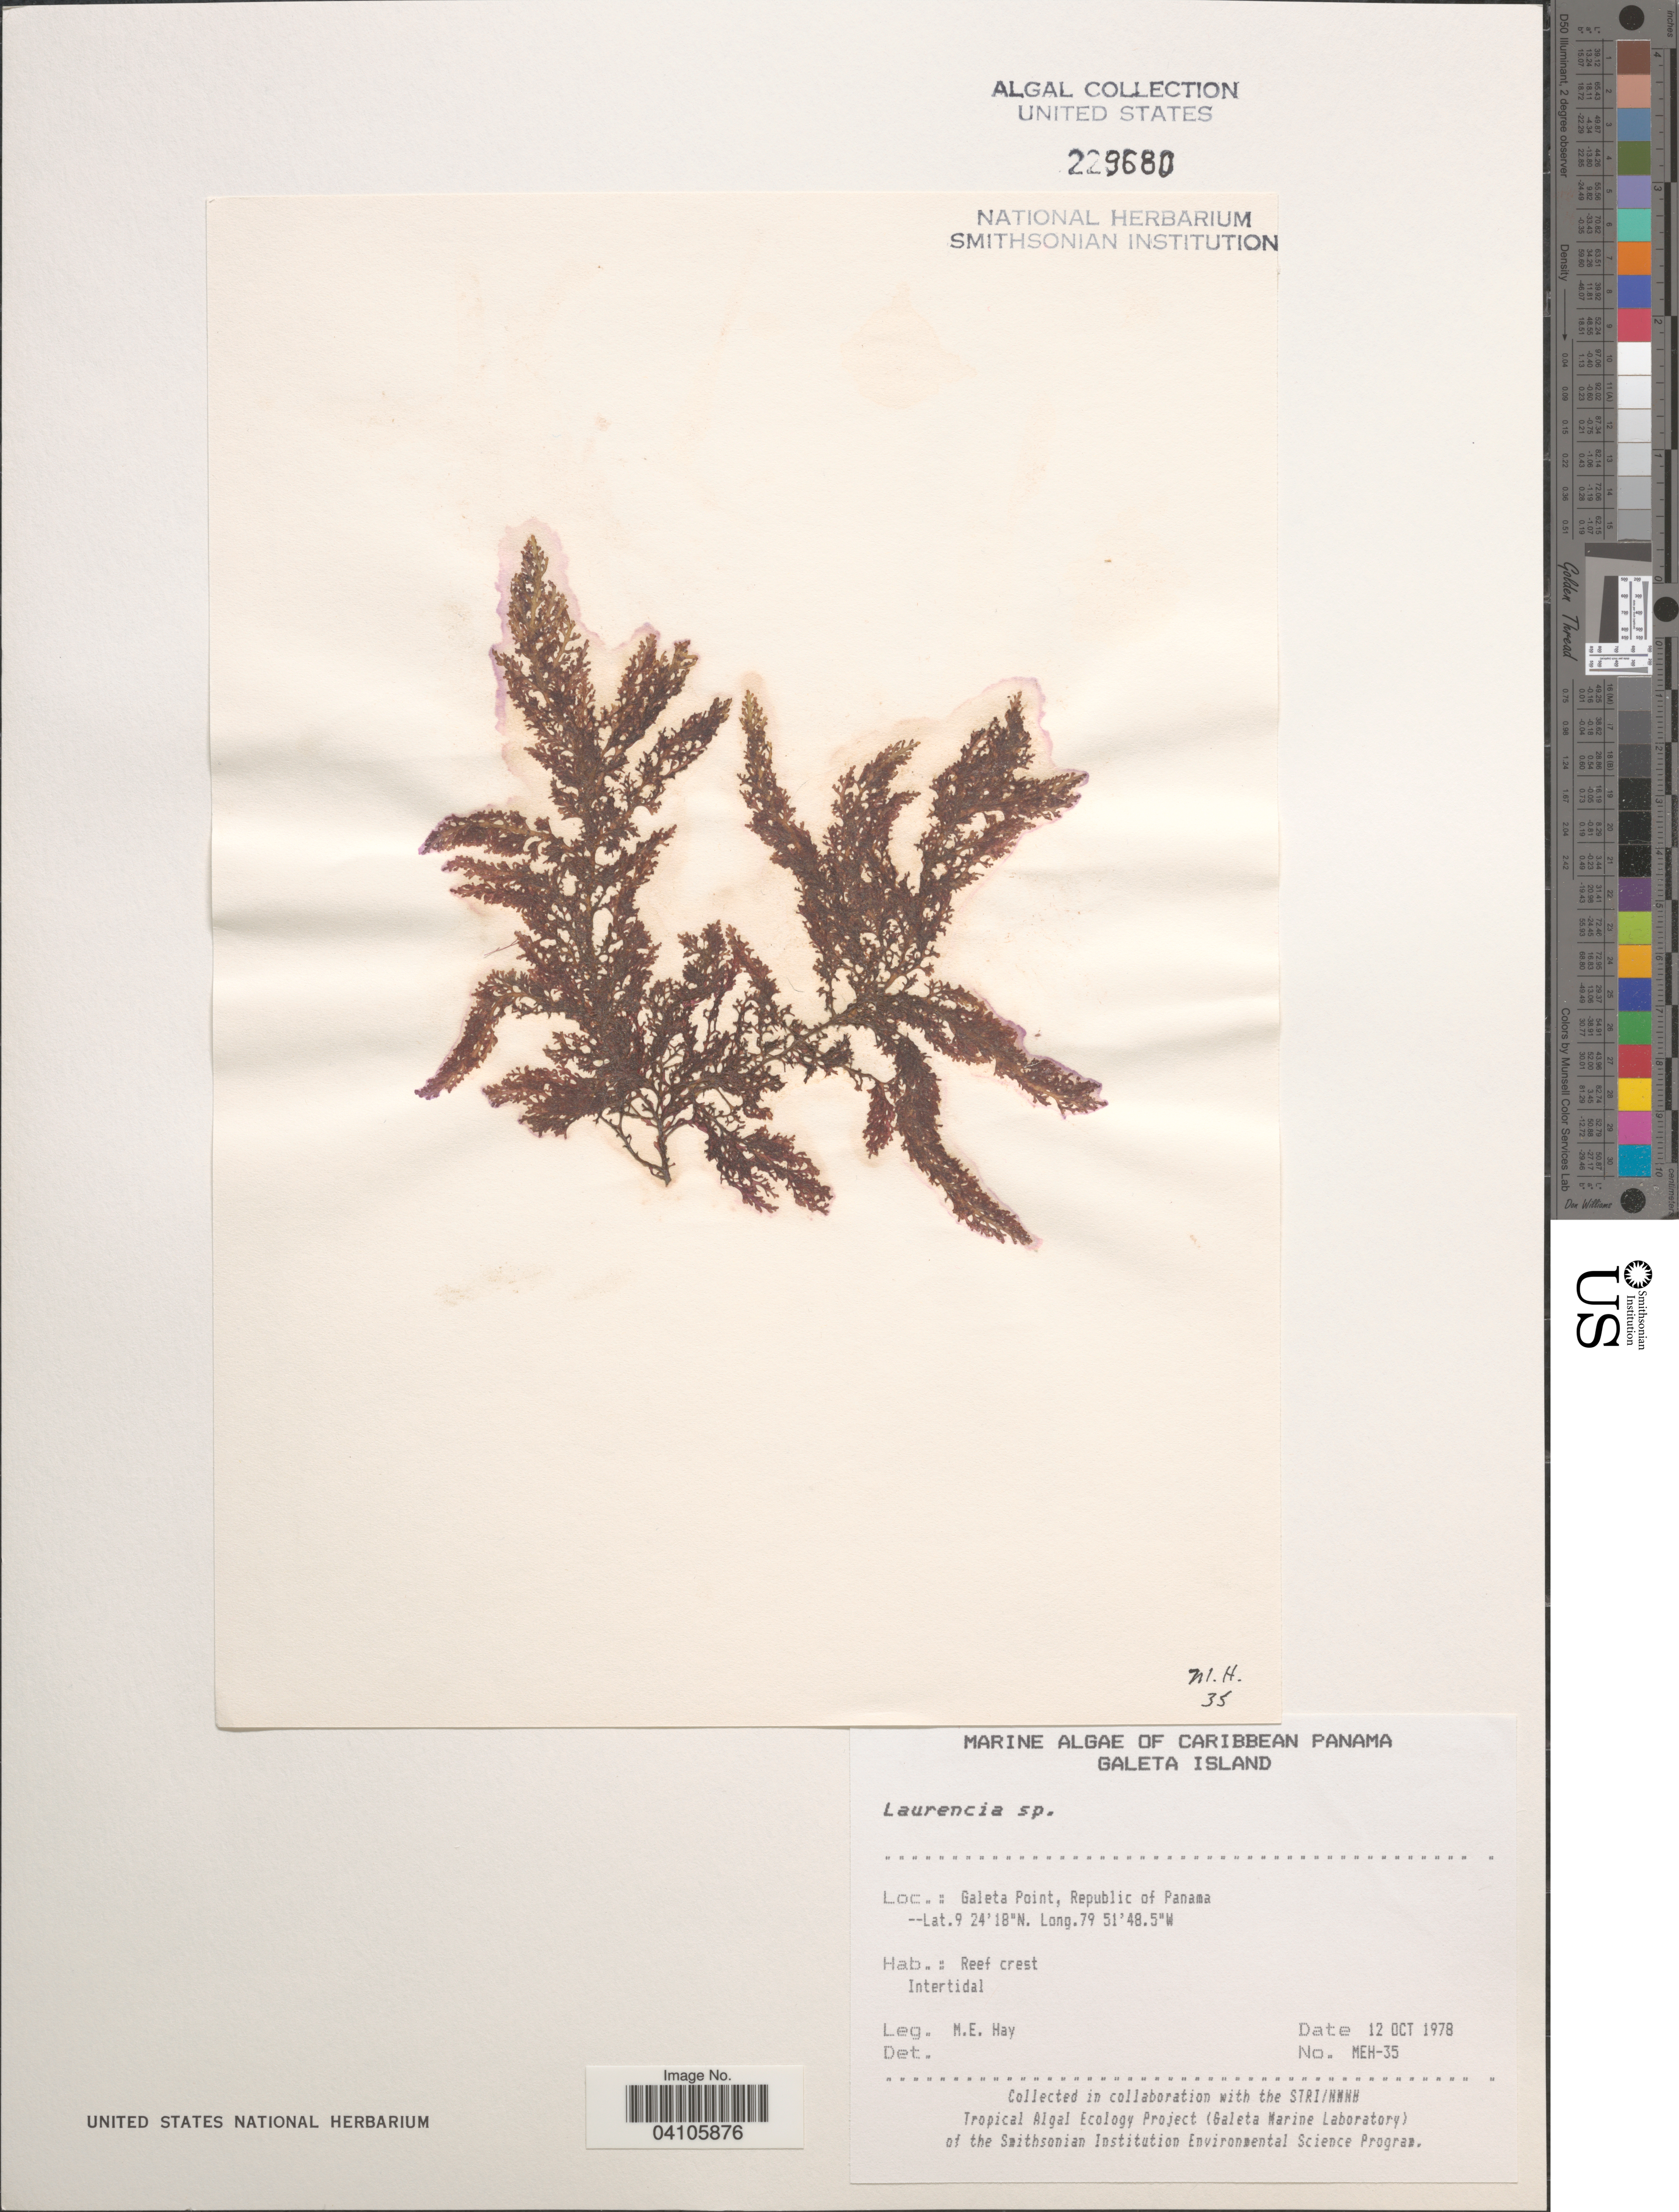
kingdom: Plantae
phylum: Rhodophyta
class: Florideophyceae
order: Ceramiales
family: Rhodomelaceae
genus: Laurencia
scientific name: Laurencia sp.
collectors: M. E. Hay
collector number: MEH-35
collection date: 1978-10-12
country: Panama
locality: Galeta Island. Galeta Point. Caribbean Panama. Republic of Panama.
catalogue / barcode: US 229680